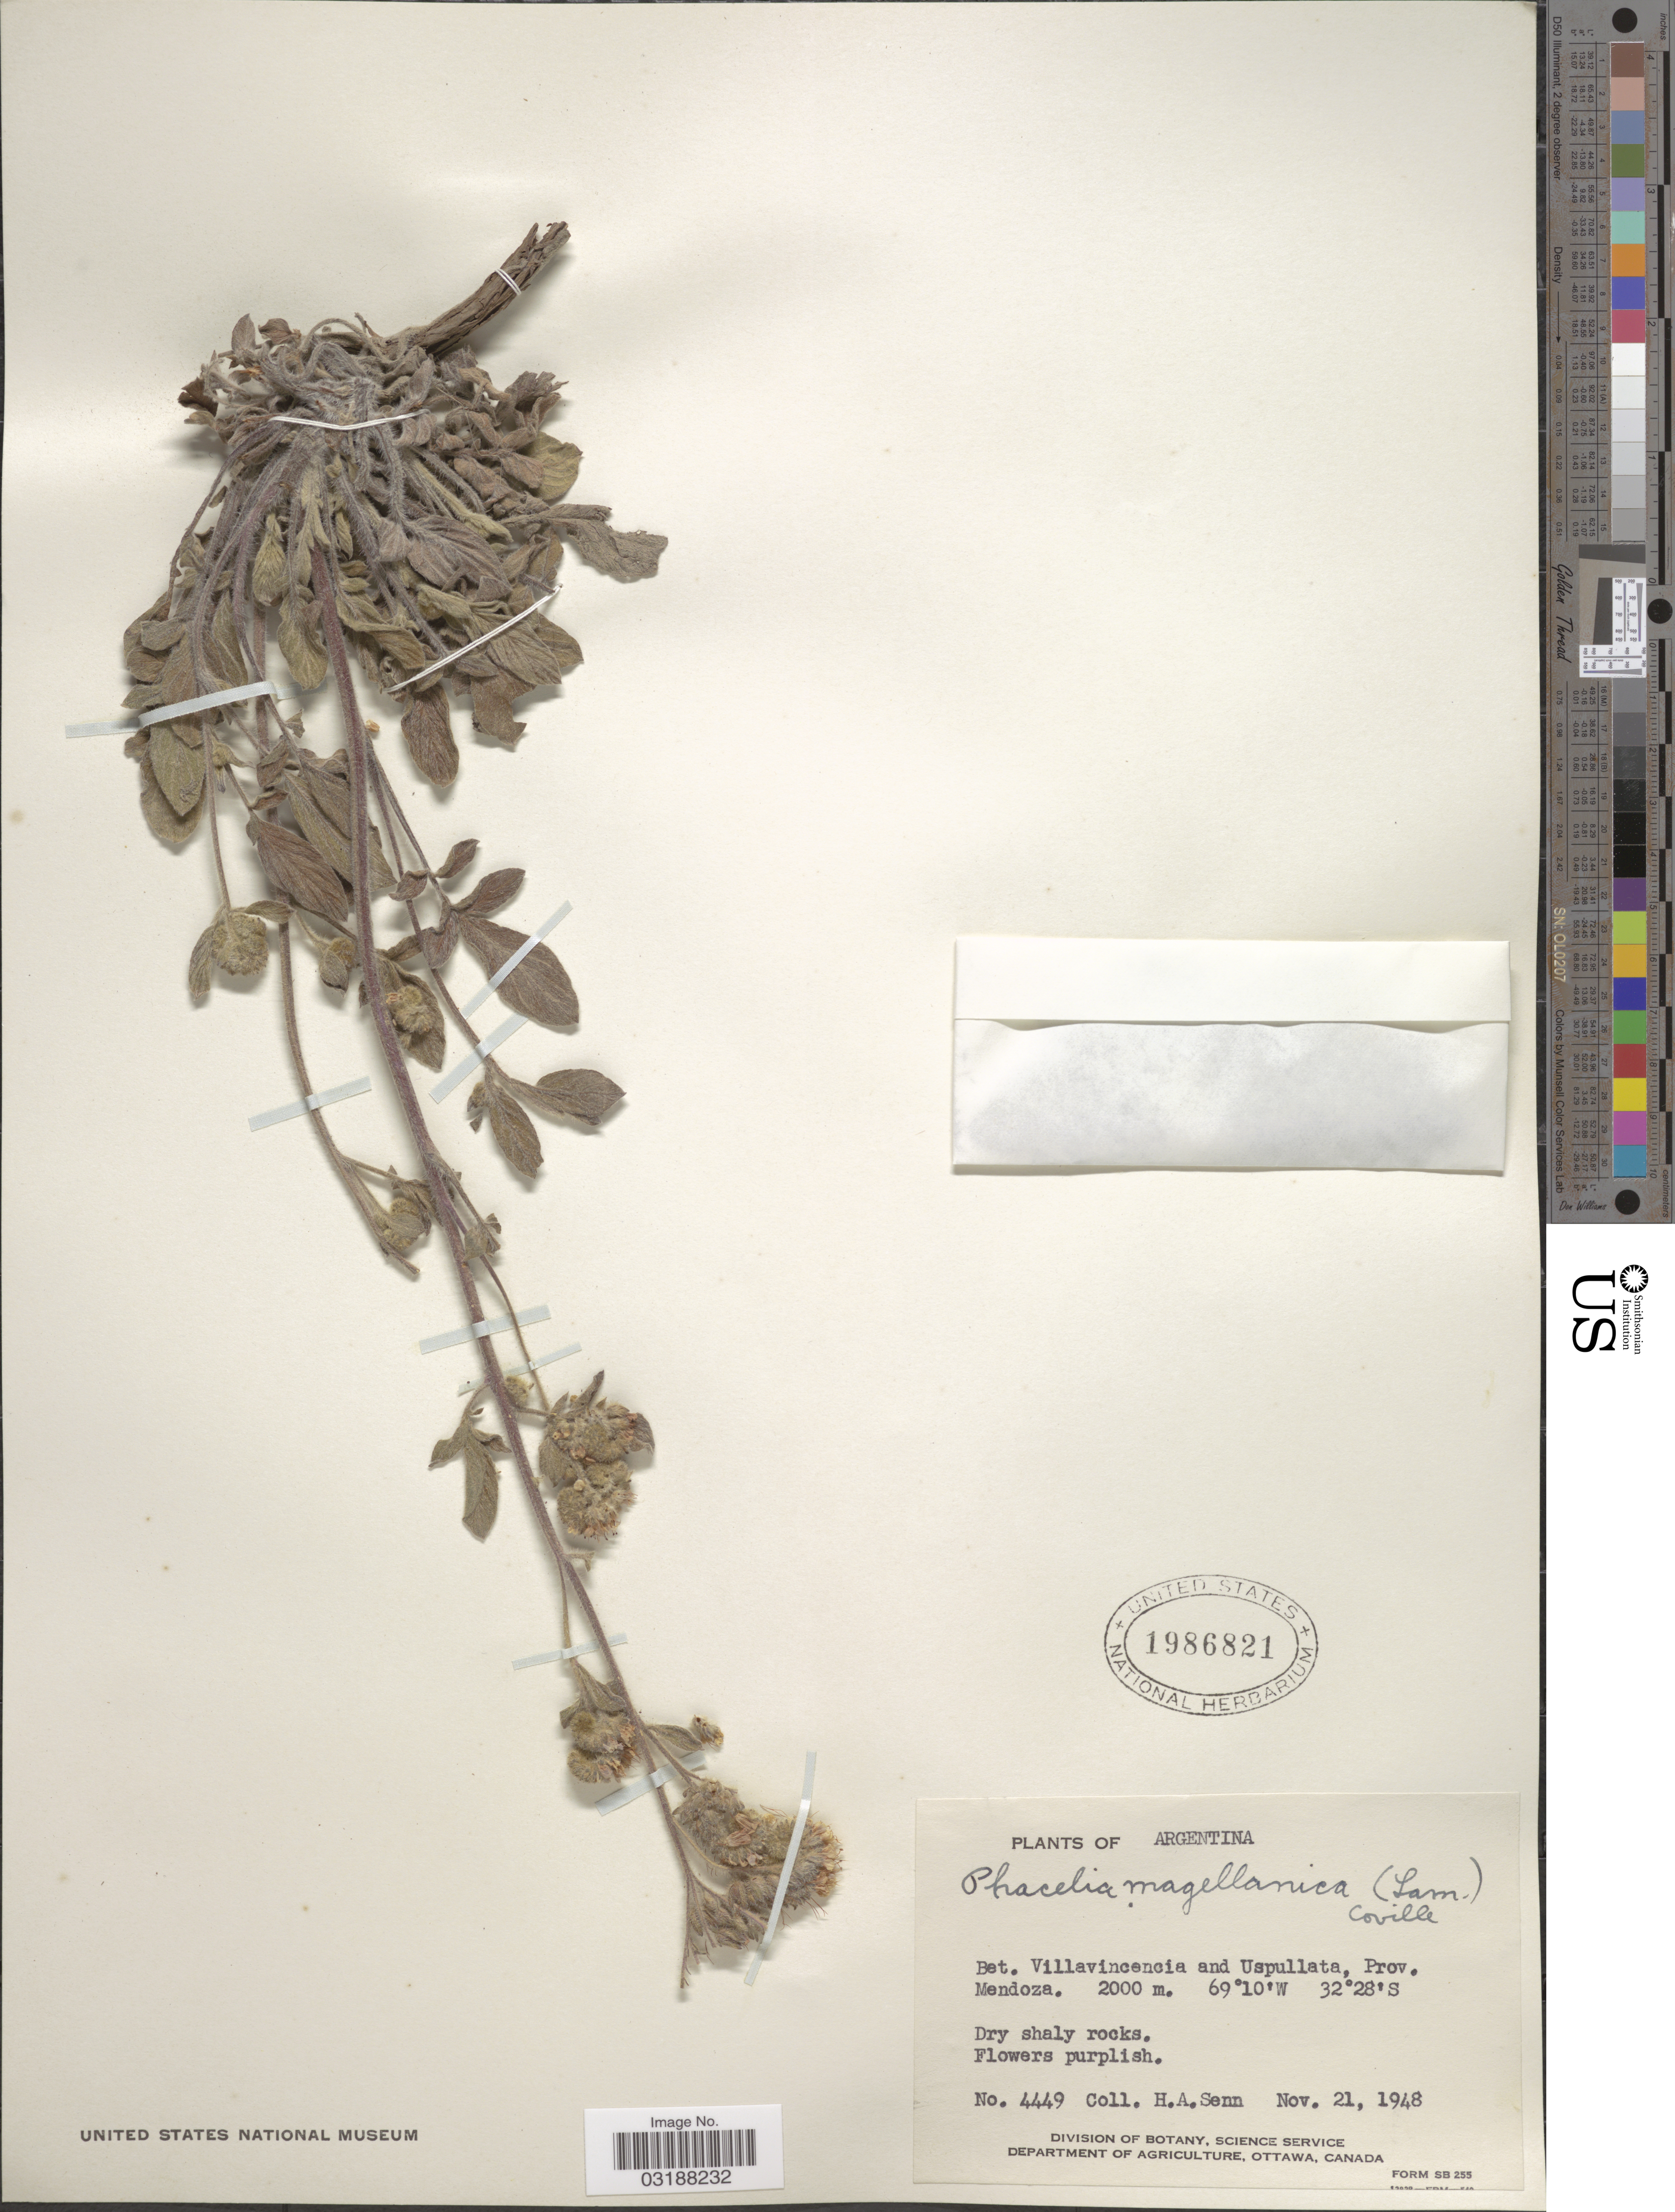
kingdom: Plantae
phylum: Tracheophyta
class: Magnoliopsida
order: Boraginales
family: Hydrophyllaceae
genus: Phacelia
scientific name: Phacelia magellanica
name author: (Lam.) Coville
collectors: H. Senn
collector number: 4449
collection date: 1948-11-21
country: Argentina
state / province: Mendoza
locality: Bet. Villavincencia and Uspullata, Prov. Mendoza.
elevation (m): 2000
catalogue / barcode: US 1986821